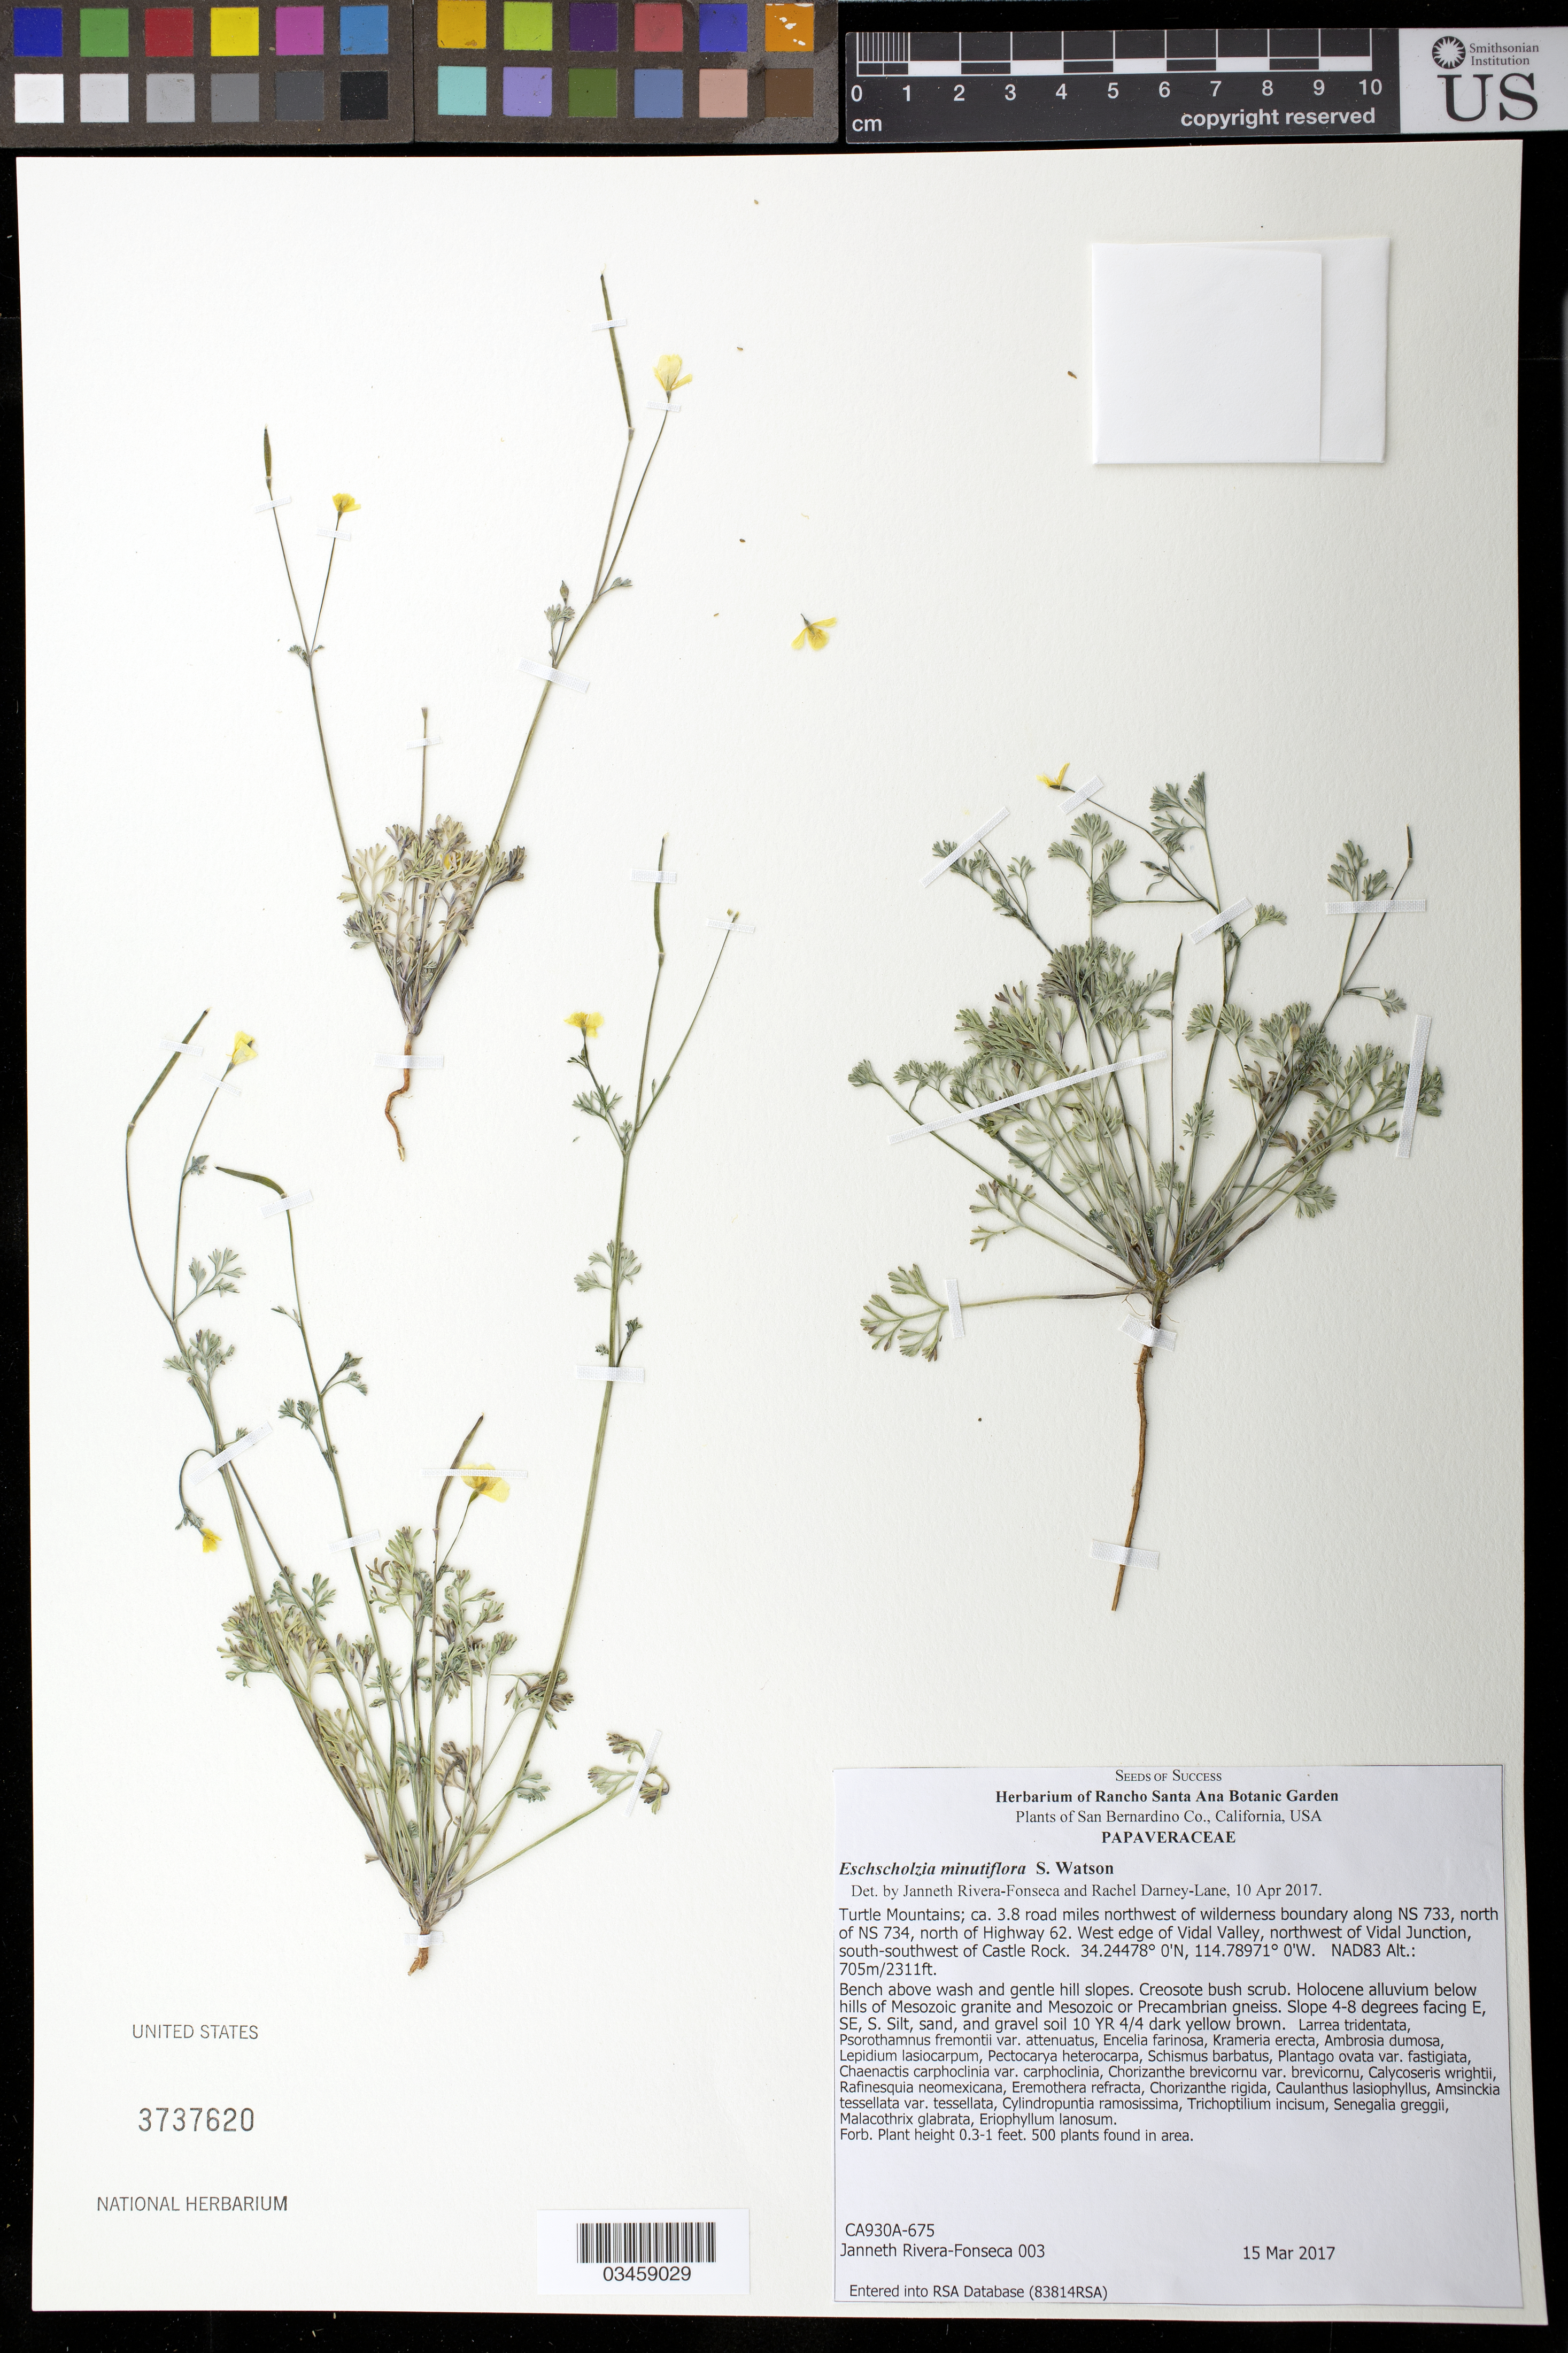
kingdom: Plantae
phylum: Tracheophyta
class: Magnoliopsida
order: Ranunculales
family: Papaveraceae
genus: Eschscholzia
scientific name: Eschscholzia minutiflora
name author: S. Watson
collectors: J. Rivera-Fonseca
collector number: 003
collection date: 2017-03-15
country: United States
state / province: California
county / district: San Bernardino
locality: Turtle Mts, 3.8 road mi. NW of wilderness boundary along NS 733, N of NS 734, N of Hwy 62, W edge of Vidal Valley, NW of Vidal Jct, SSW of Castle Rock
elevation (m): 704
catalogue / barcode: US 3737620